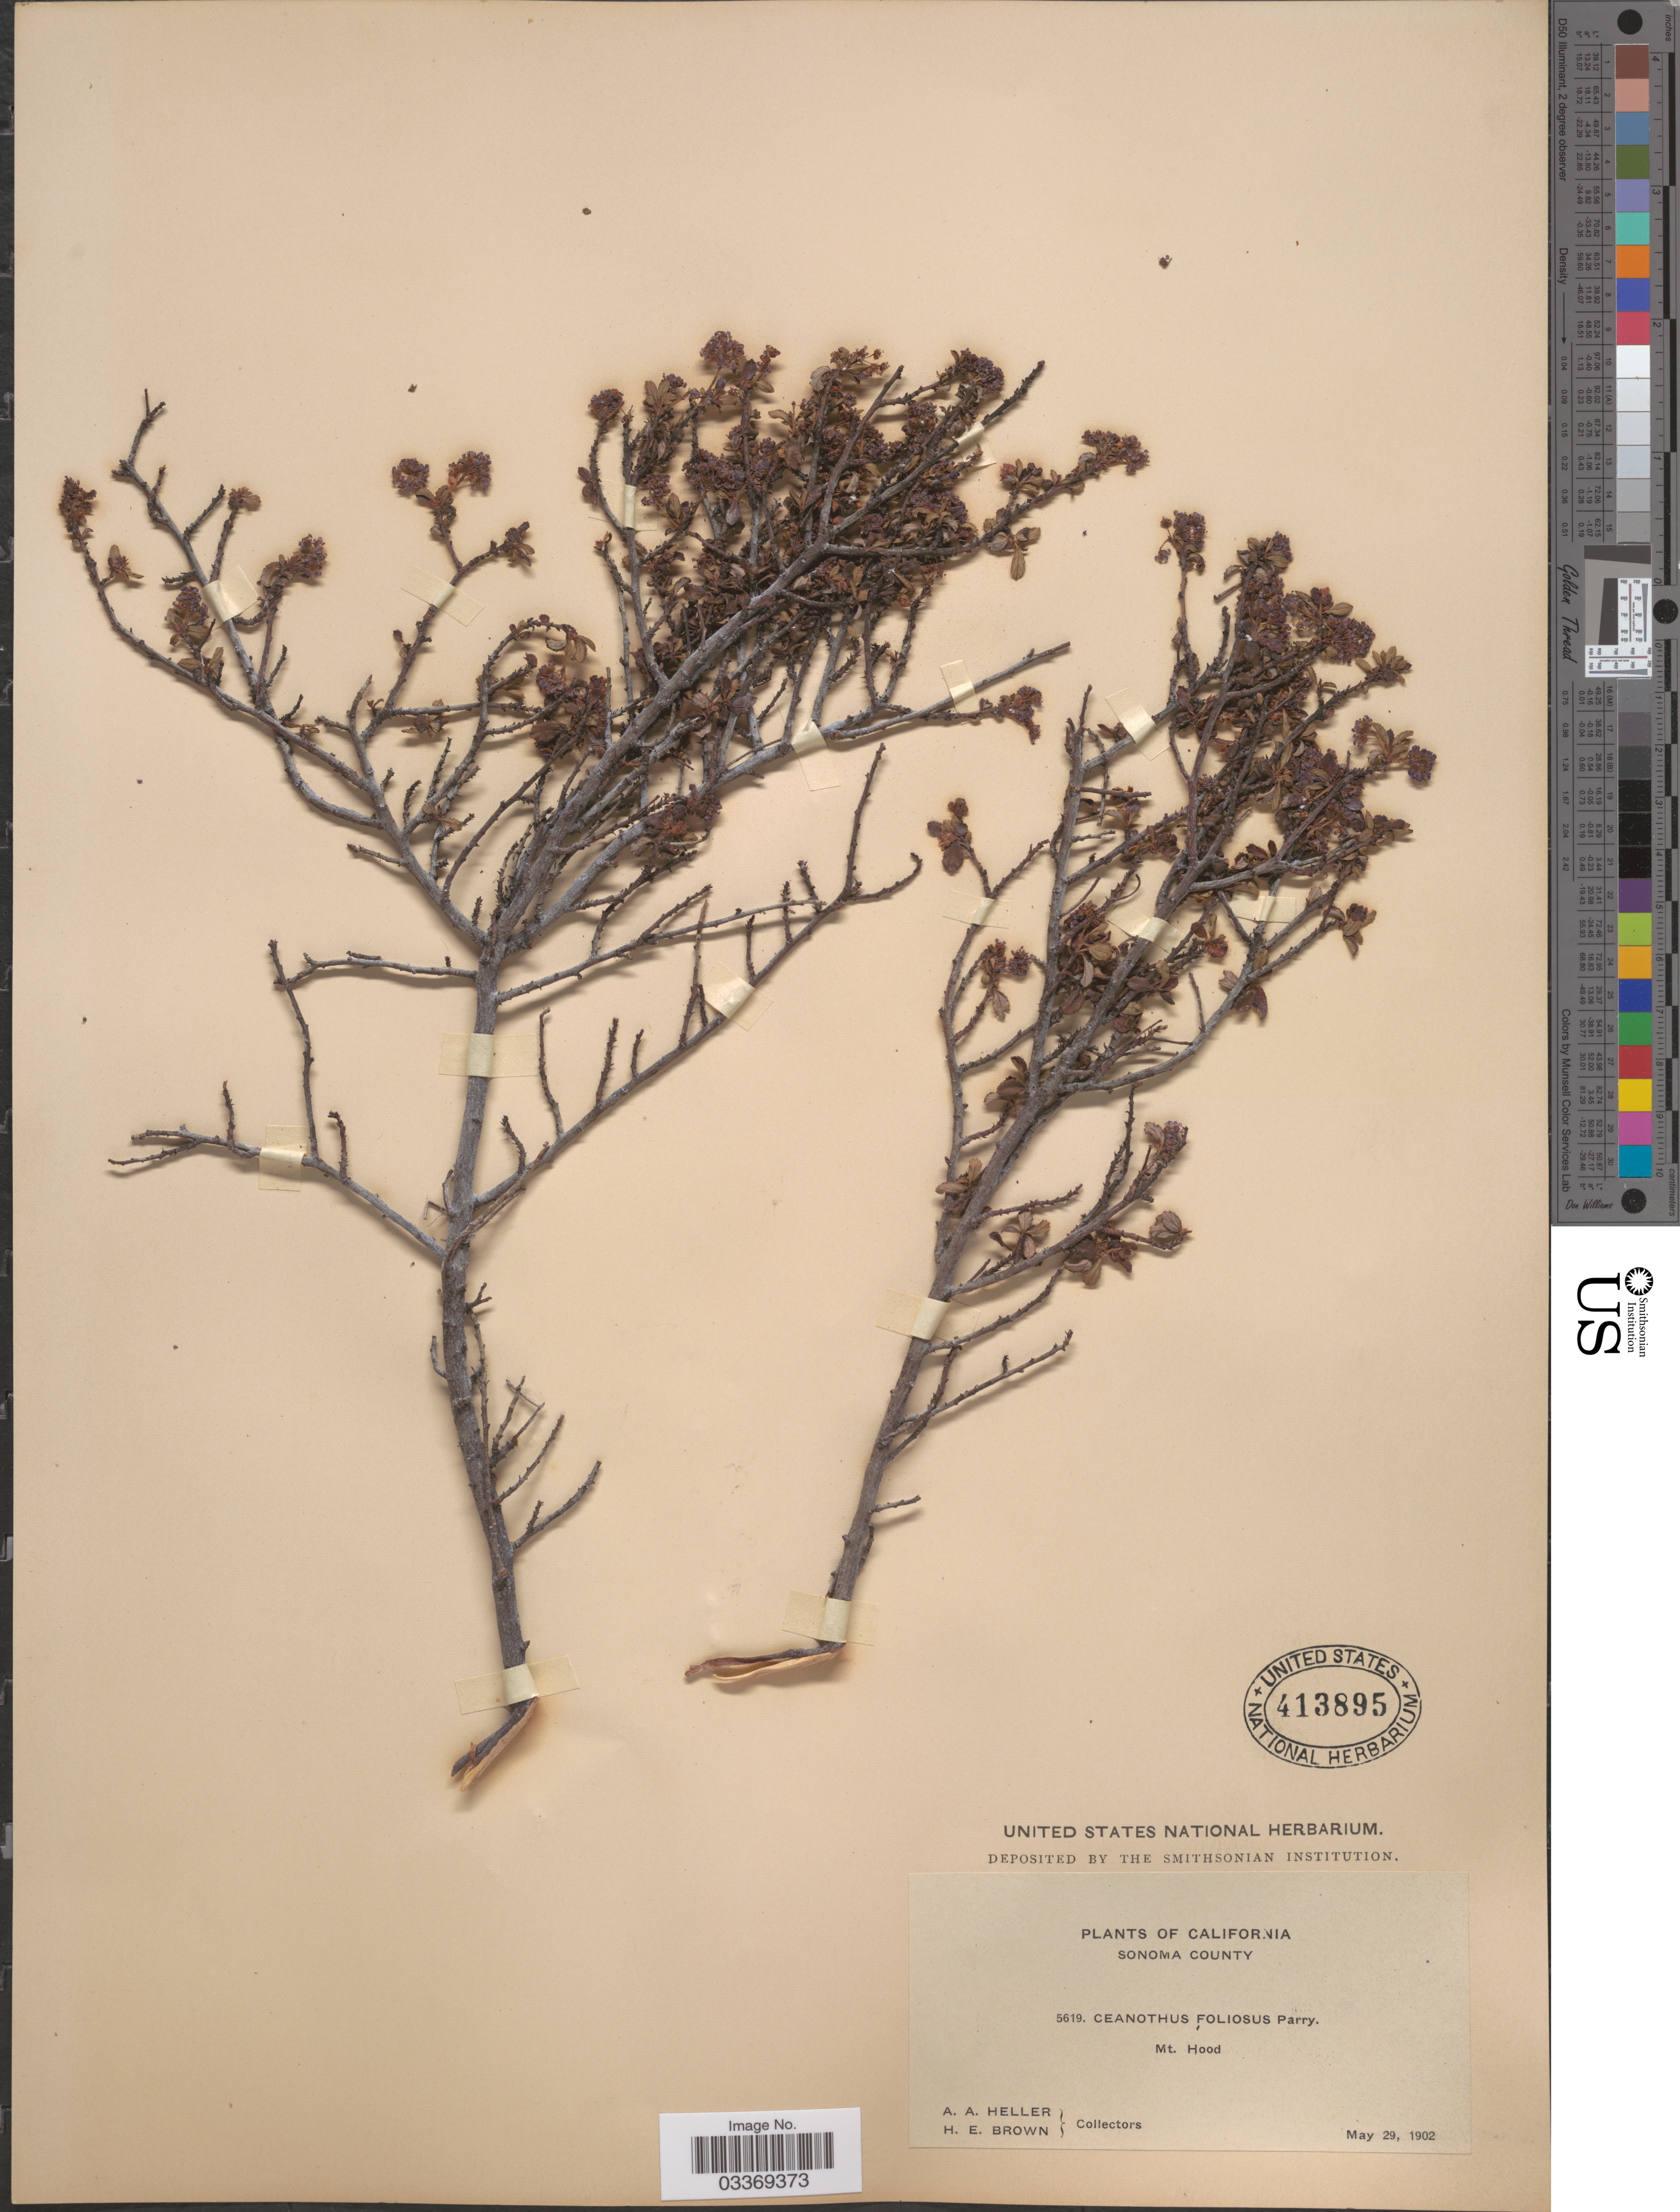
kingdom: Plantae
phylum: Tracheophyta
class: Magnoliopsida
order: Rosales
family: Rhamnaceae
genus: Ceanothus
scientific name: Ceanothus foliosus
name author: Parry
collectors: A. A. Heller & H. E. Brown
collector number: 5619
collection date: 1902-05-29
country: United States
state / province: California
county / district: Sonoma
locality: Sonoma County. Mt. Hood.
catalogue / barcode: US 413895